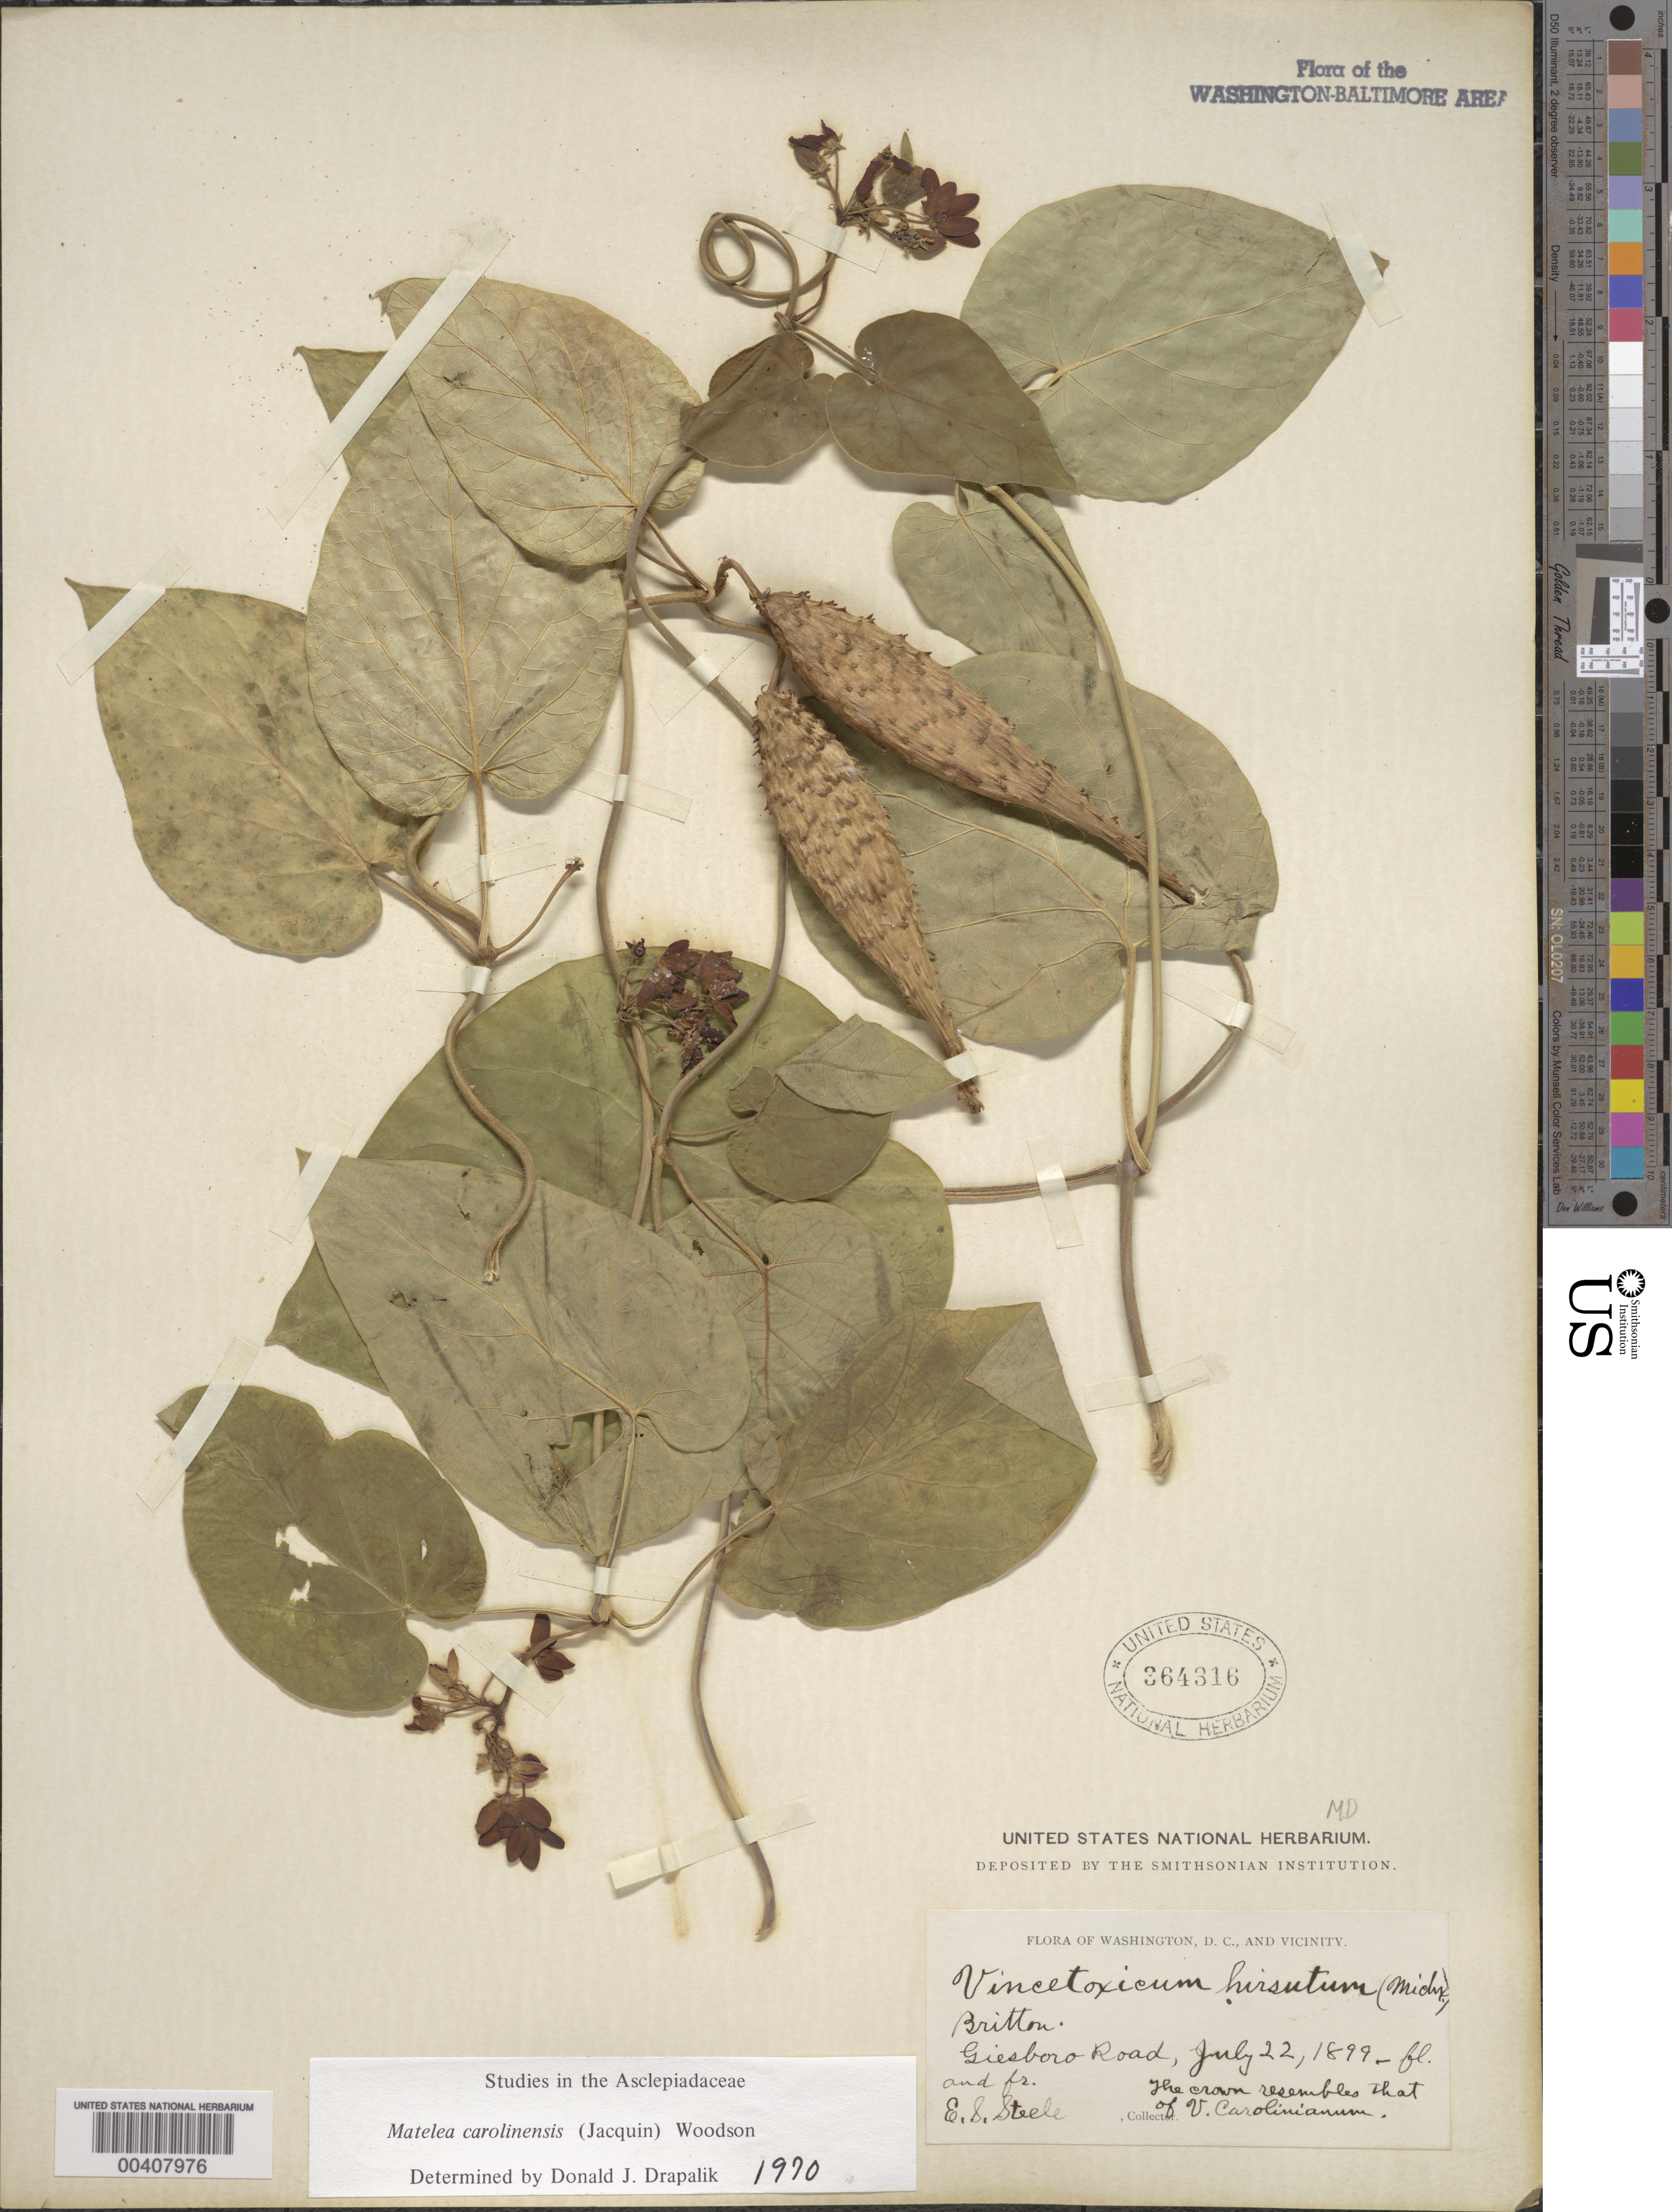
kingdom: Plantae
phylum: Tracheophyta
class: Magnoliopsida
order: Gentianales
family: Apocynaceae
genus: Matelea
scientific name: Matelea carolinensis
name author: (Jacq.) Woodson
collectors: E. Steele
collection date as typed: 22 Jul 1899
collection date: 1899-07-22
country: United States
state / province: District of Columbia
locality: Giesboro Road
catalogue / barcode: US 364316